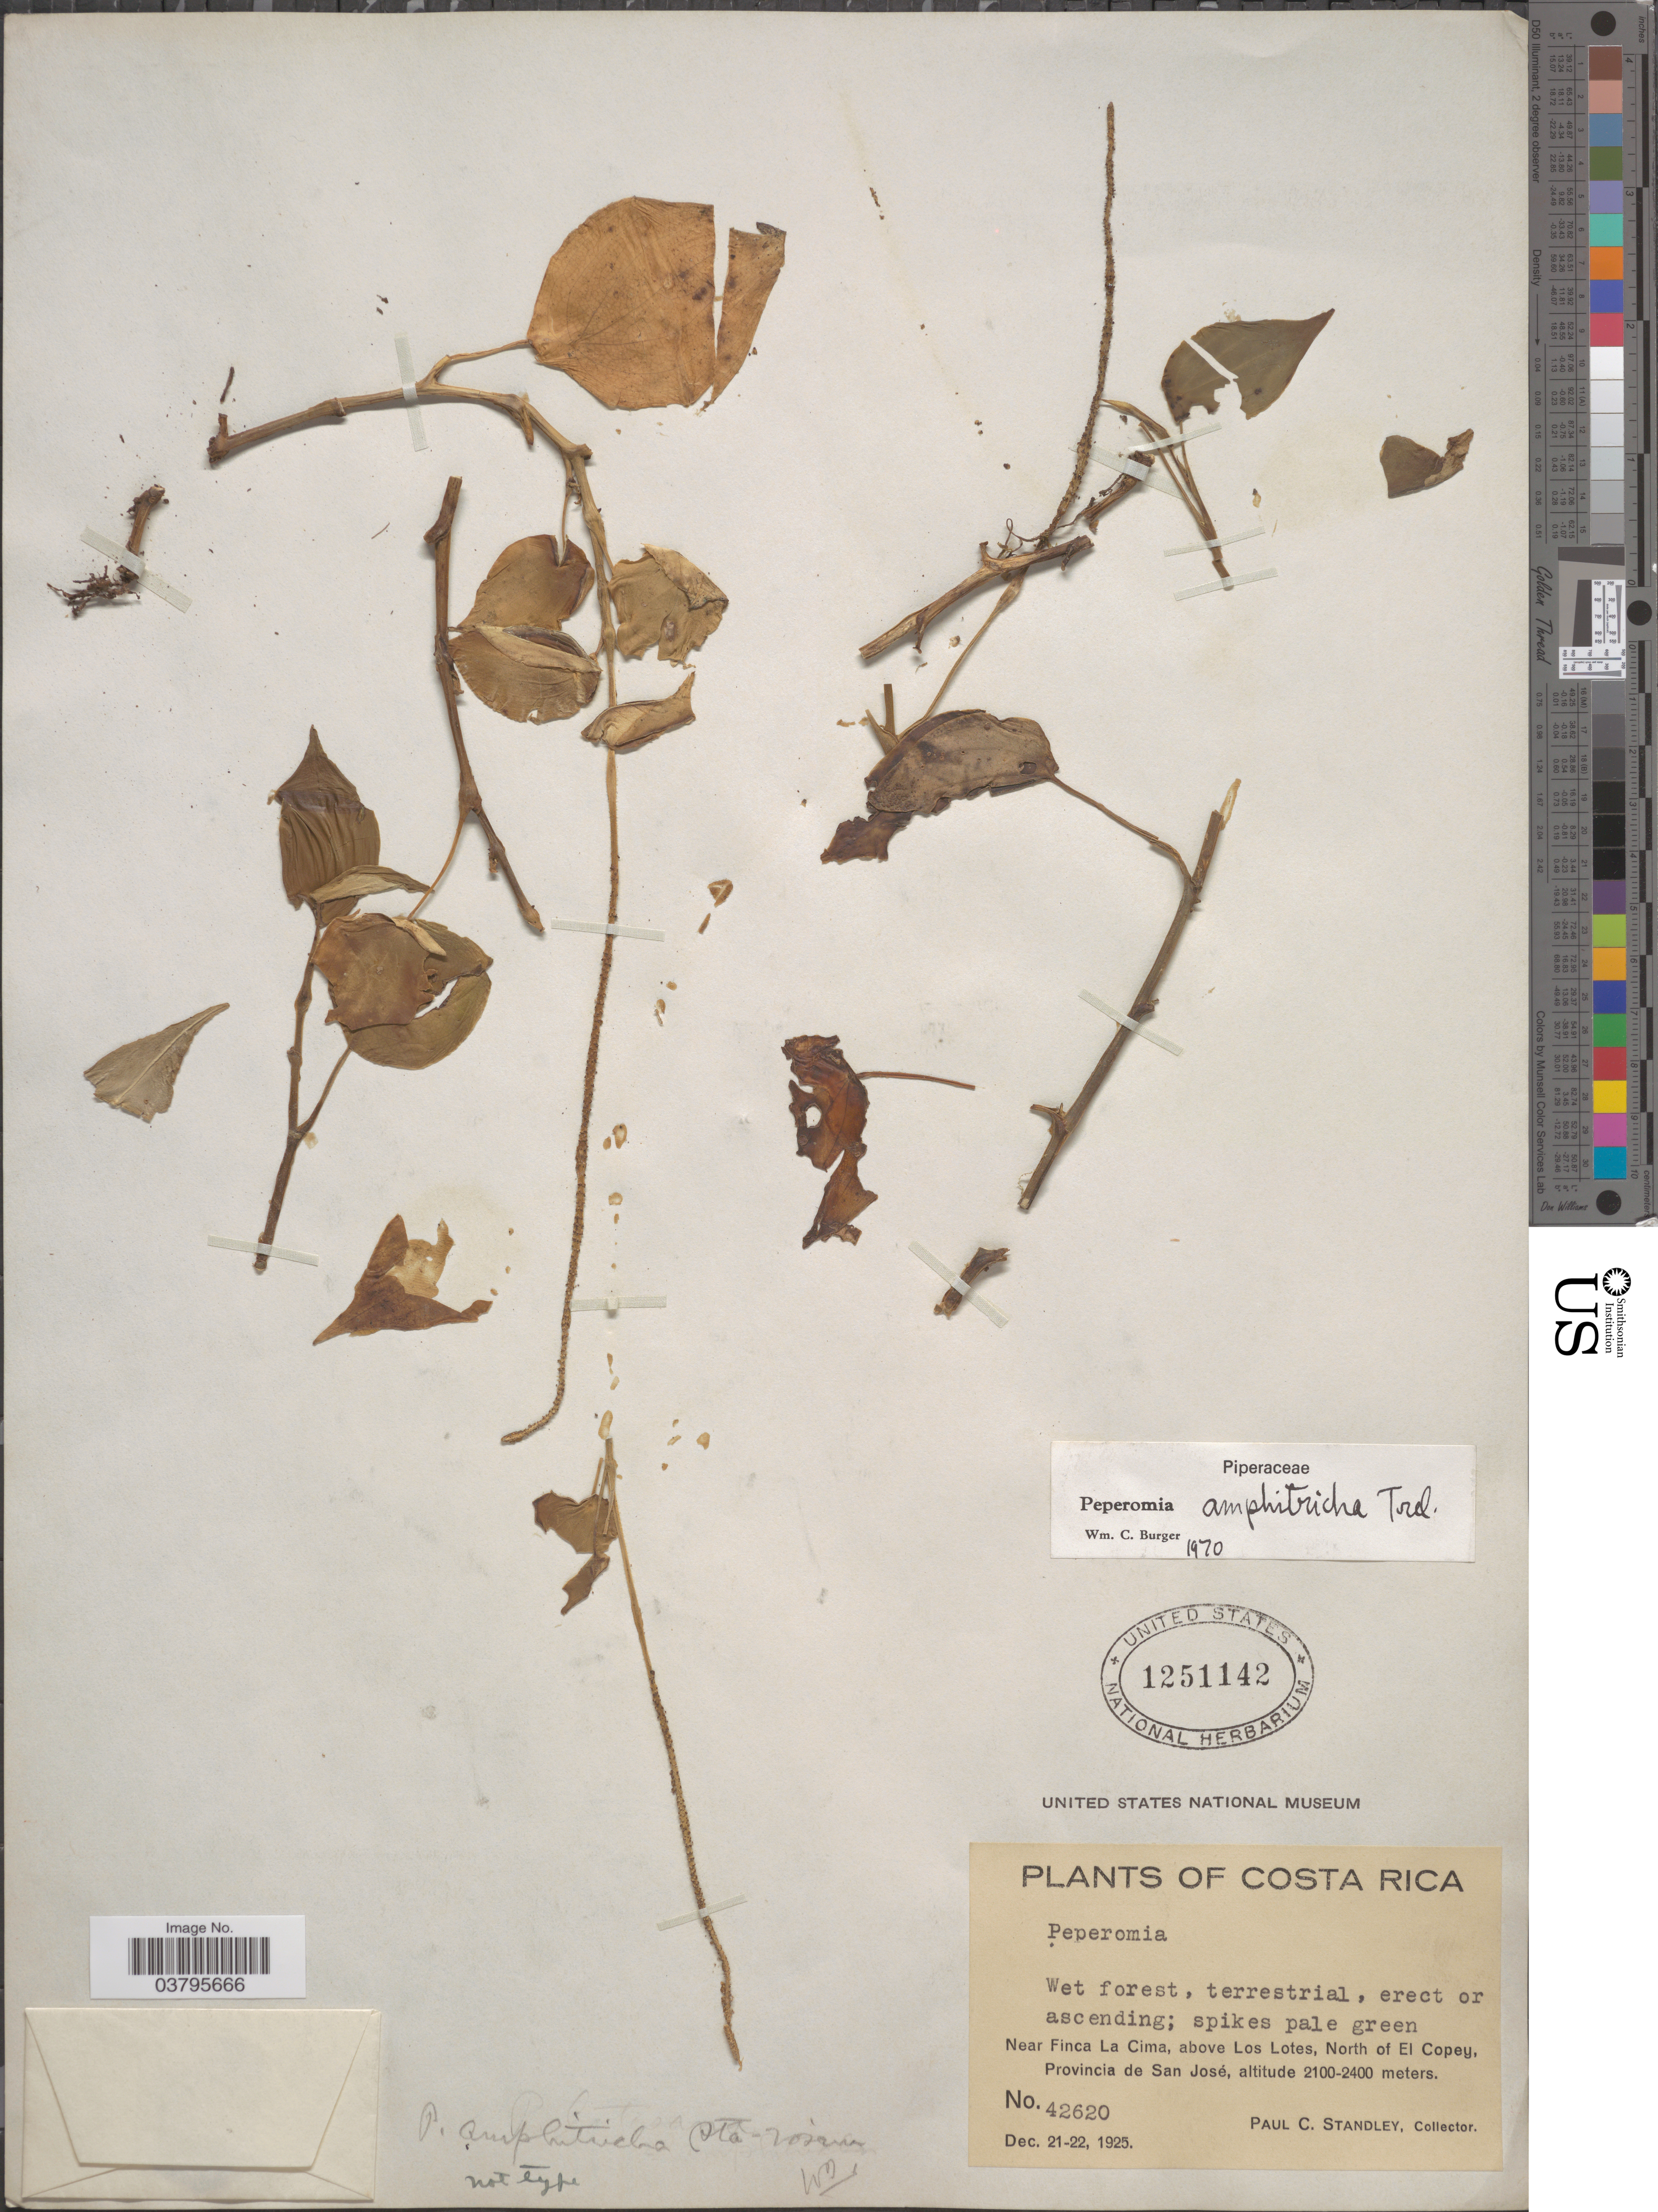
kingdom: Plantae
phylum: Tracheophyta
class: Magnoliopsida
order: Piperales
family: Piperaceae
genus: Peperomia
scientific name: Peperomia amphitricha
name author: Trel.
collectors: P. C. Standley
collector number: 42620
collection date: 1925-12-21/1925-12-22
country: Costa Rica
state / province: San José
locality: Near Finca La Cima, above Los Lotes, North of El Copey.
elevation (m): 2100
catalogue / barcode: US 1251142